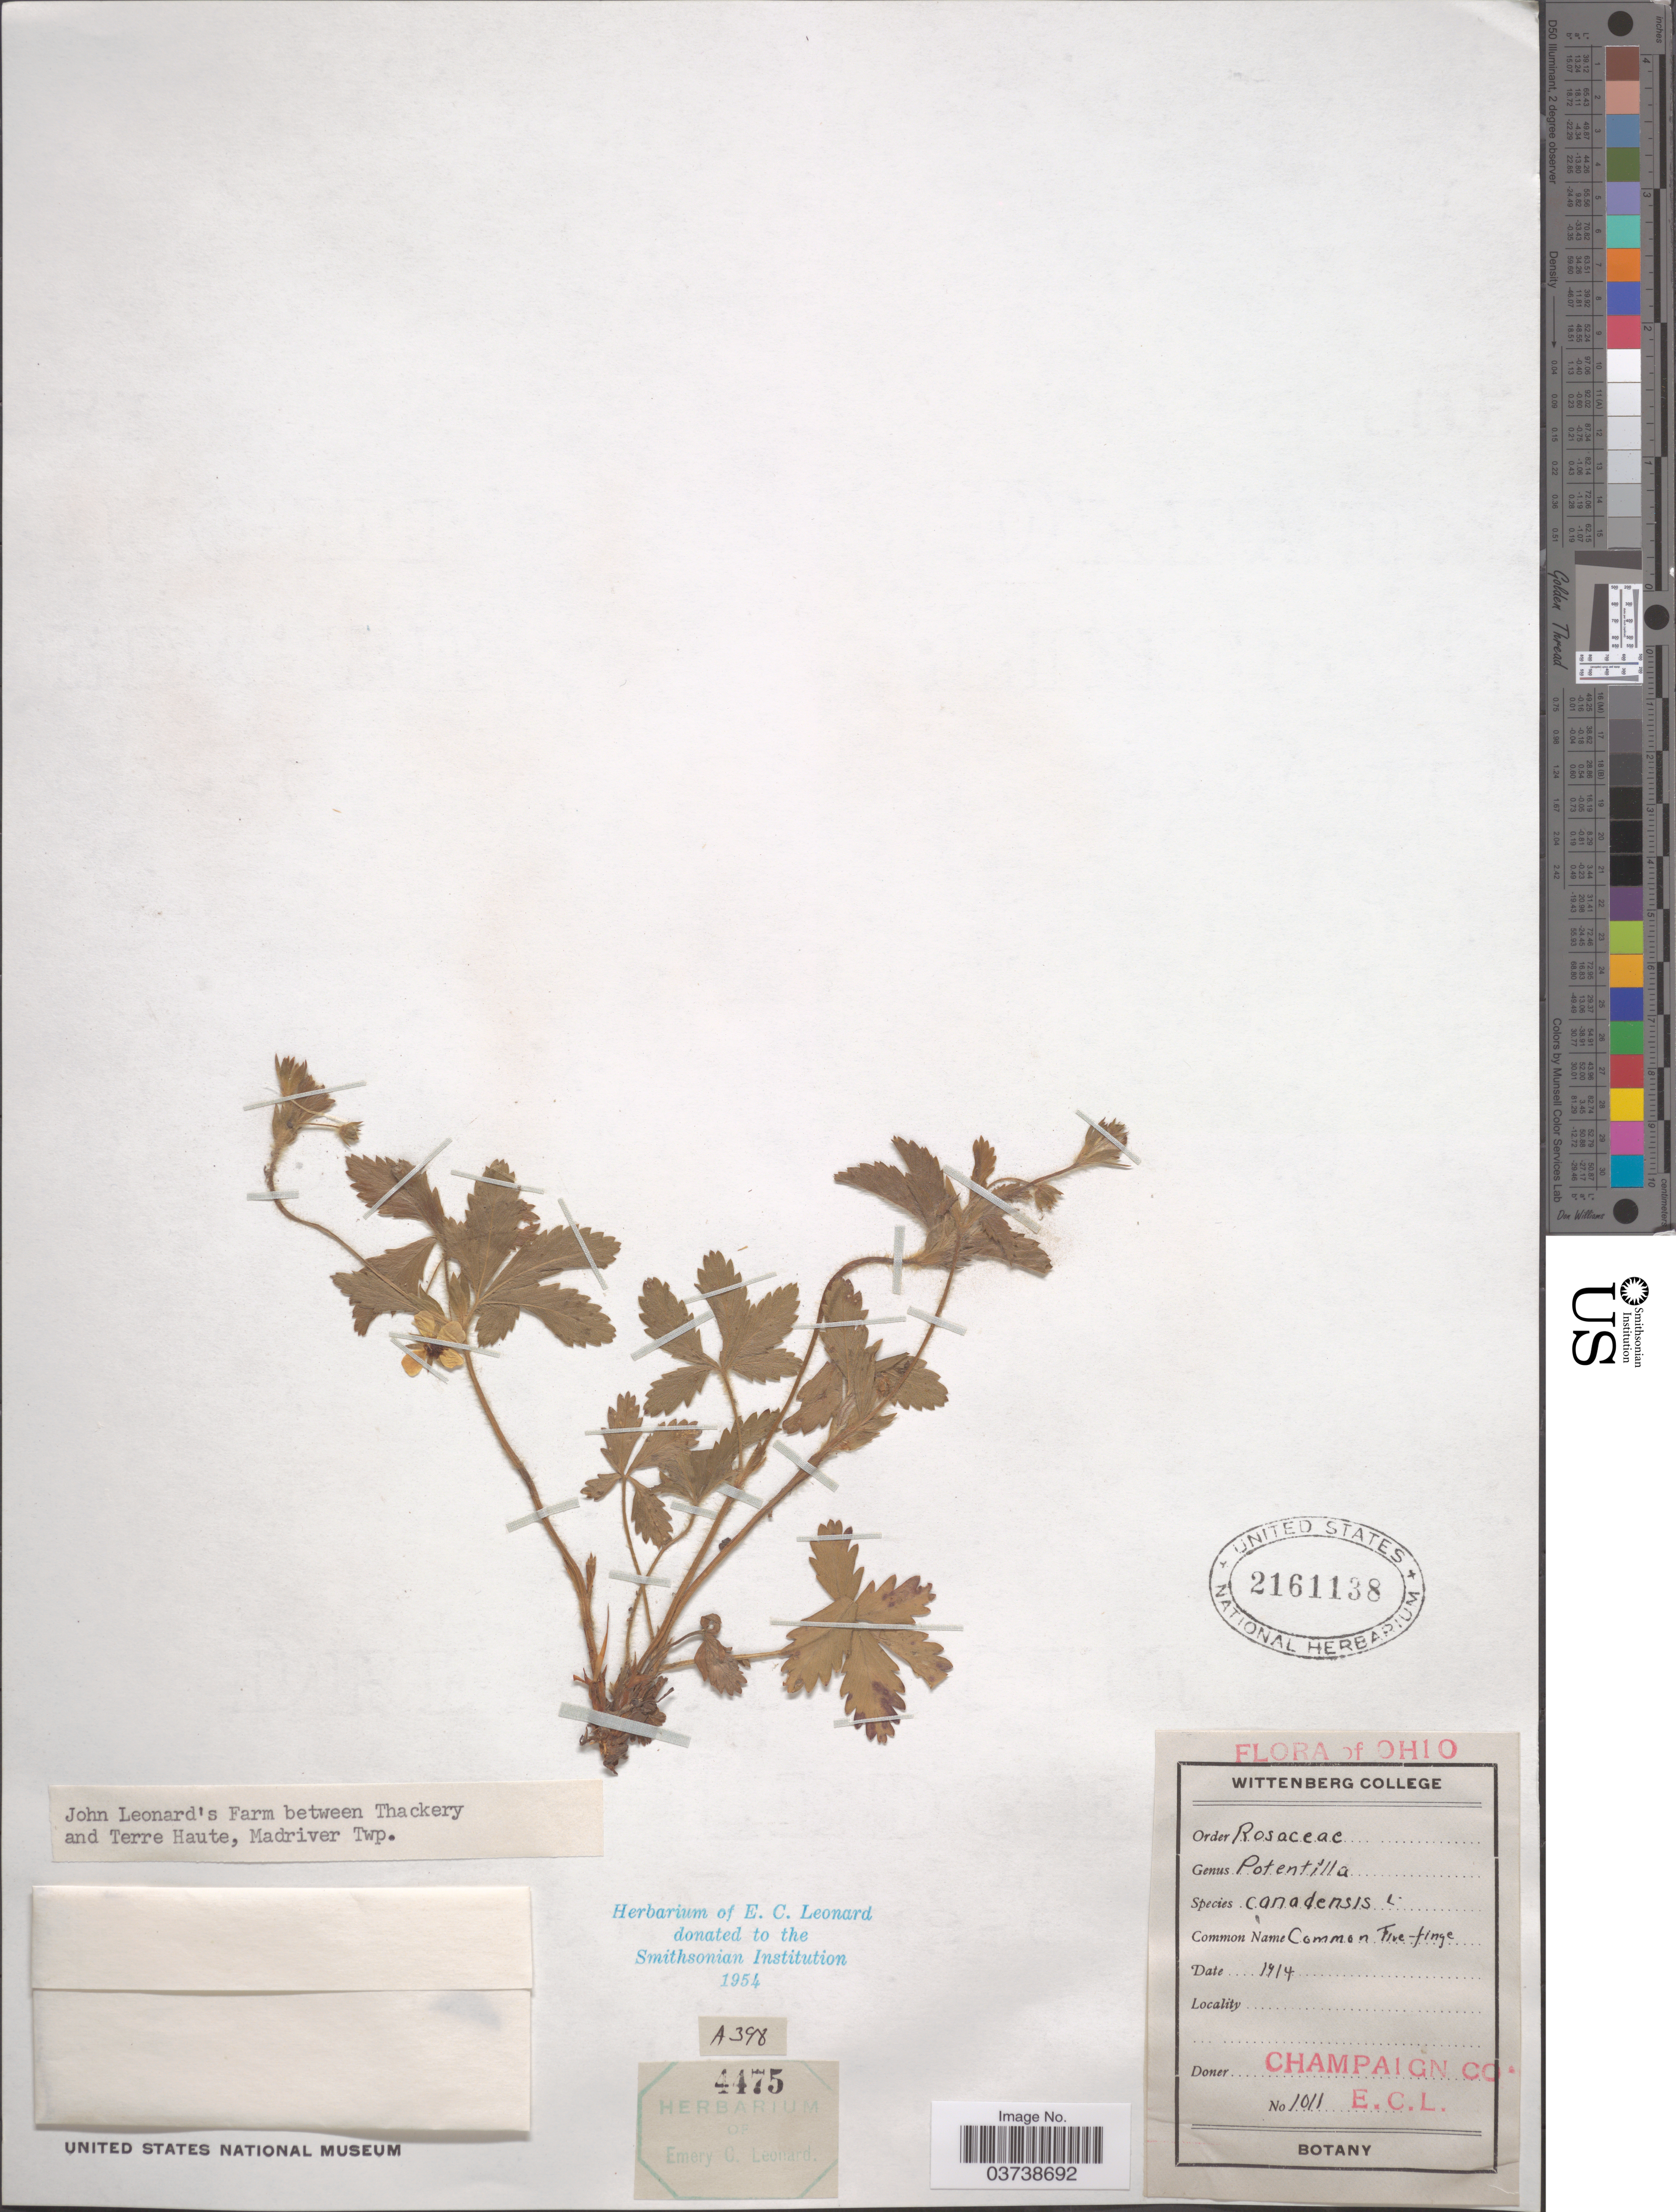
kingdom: Plantae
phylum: Tracheophyta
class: Magnoliopsida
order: Rosales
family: Rosaceae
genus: Potentilla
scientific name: Potentilla canadensis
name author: L.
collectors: E. C. Leonard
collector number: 1011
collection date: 1914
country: United States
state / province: Ohio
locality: Champaign Co. John Leonard's Farm between Thackery and Terre Haute, Madriver Twp.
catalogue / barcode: US 2161138